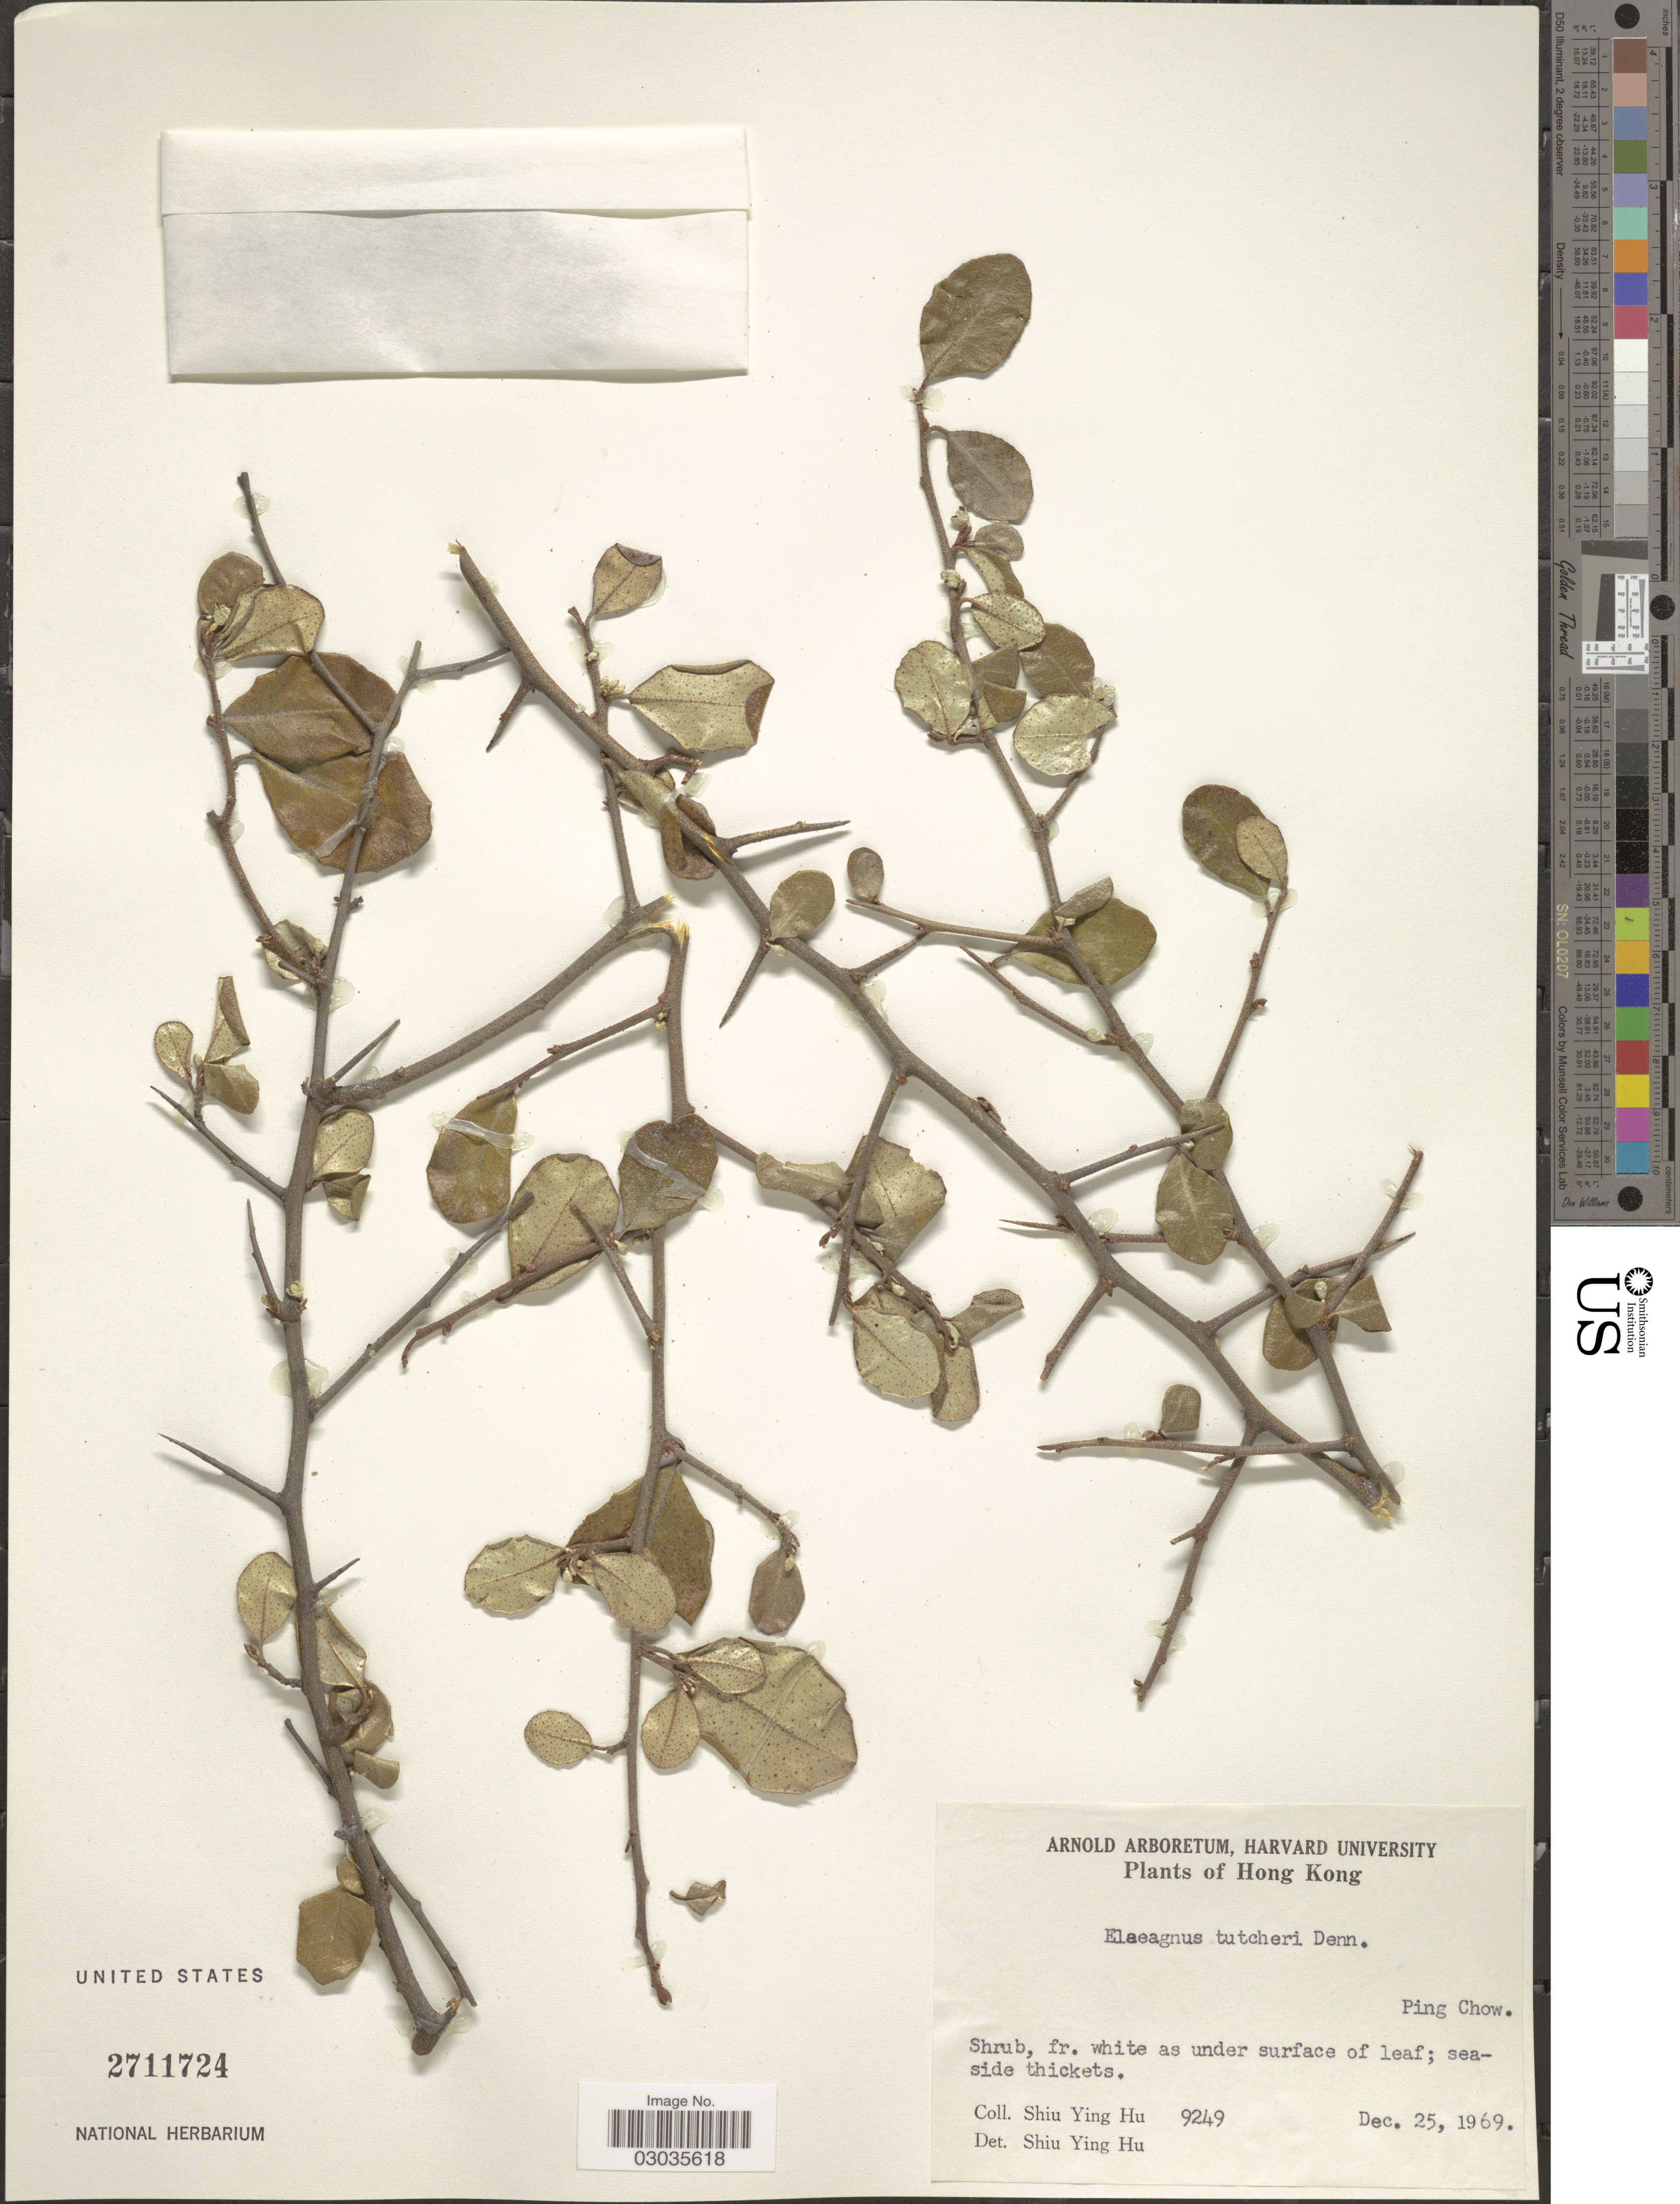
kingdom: Plantae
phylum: Tracheophyta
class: Magnoliopsida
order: Rosales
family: Elaeagnaceae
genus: Elaeagnus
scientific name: Elaeagnus tutcheri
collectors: S. Y. Hu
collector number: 9249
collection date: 1969-12-25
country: China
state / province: Hong Kong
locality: Ping Chow.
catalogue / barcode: US 2711724